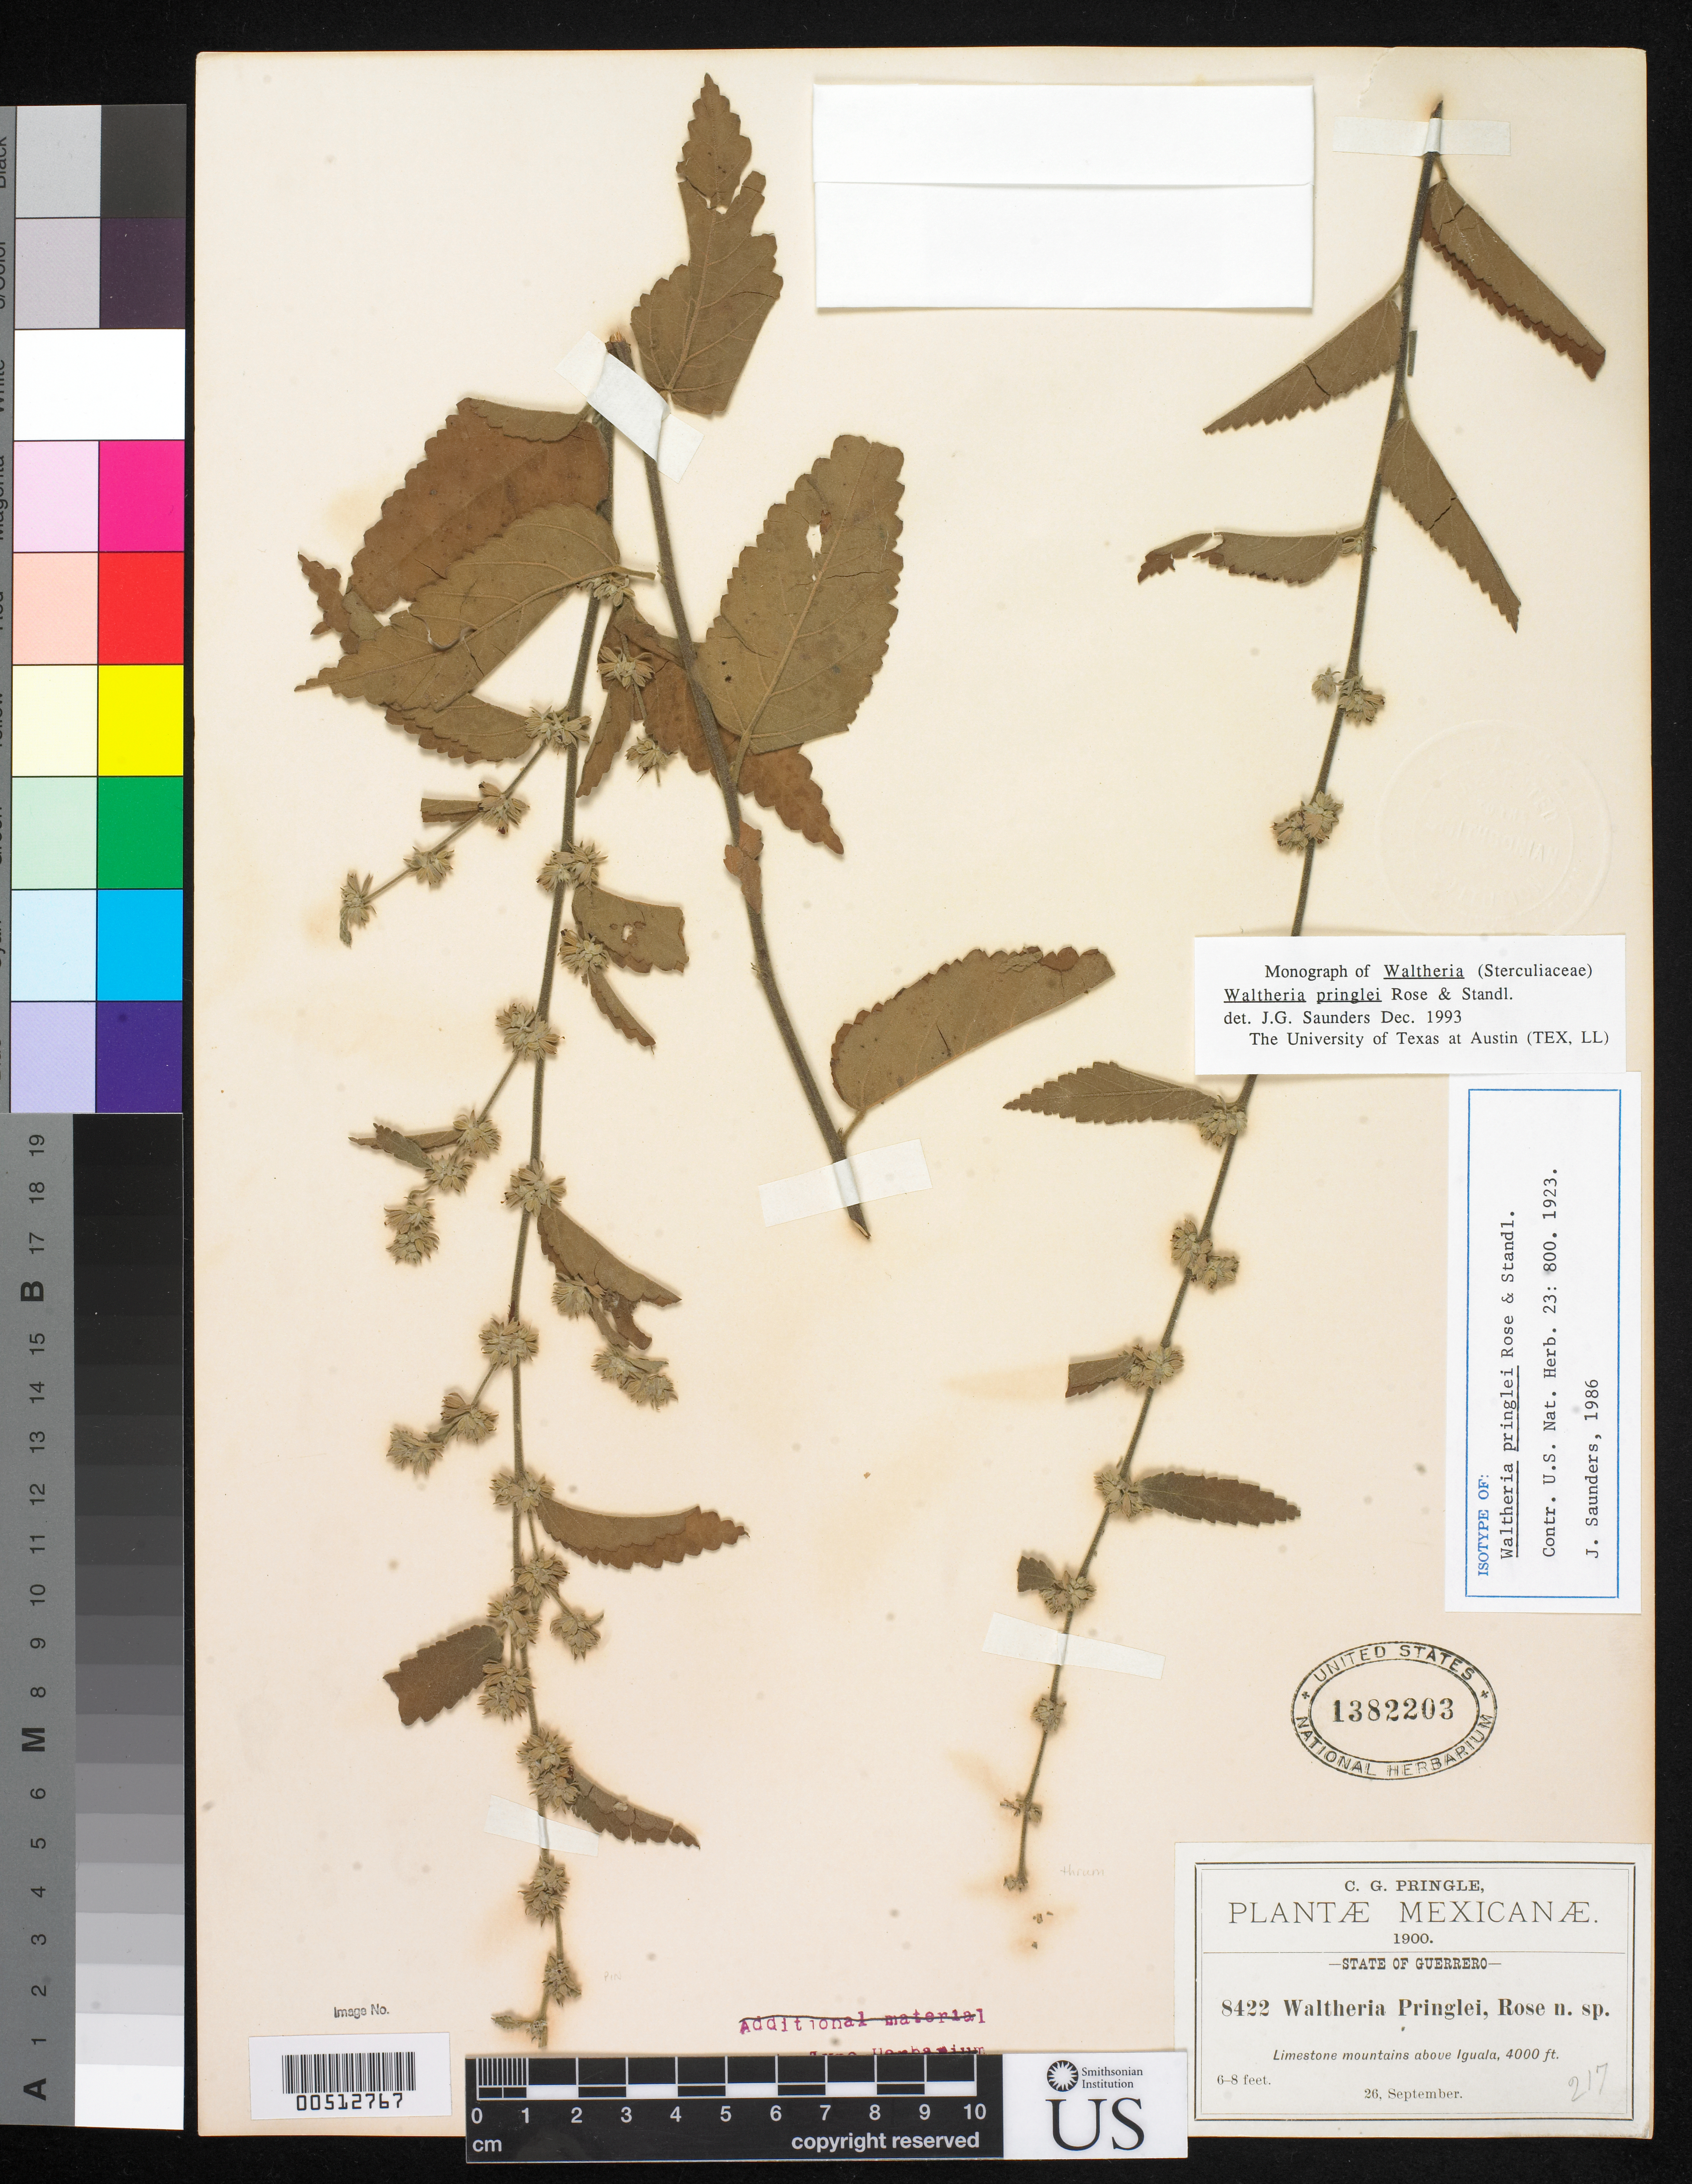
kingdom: Plantae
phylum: Tracheophyta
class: Magnoliopsida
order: Malvales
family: Malvaceae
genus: Waltheria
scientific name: Waltheria pringlei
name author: Rose & Standl.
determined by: Saunders, J. G.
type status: Isotype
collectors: C. G. Pringle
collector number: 8422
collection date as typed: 26 Sep 1900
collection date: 1900-09-26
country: Mexico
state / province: Guerrero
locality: Limestone mountains above Iguala.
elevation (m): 1219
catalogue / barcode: US 1382203